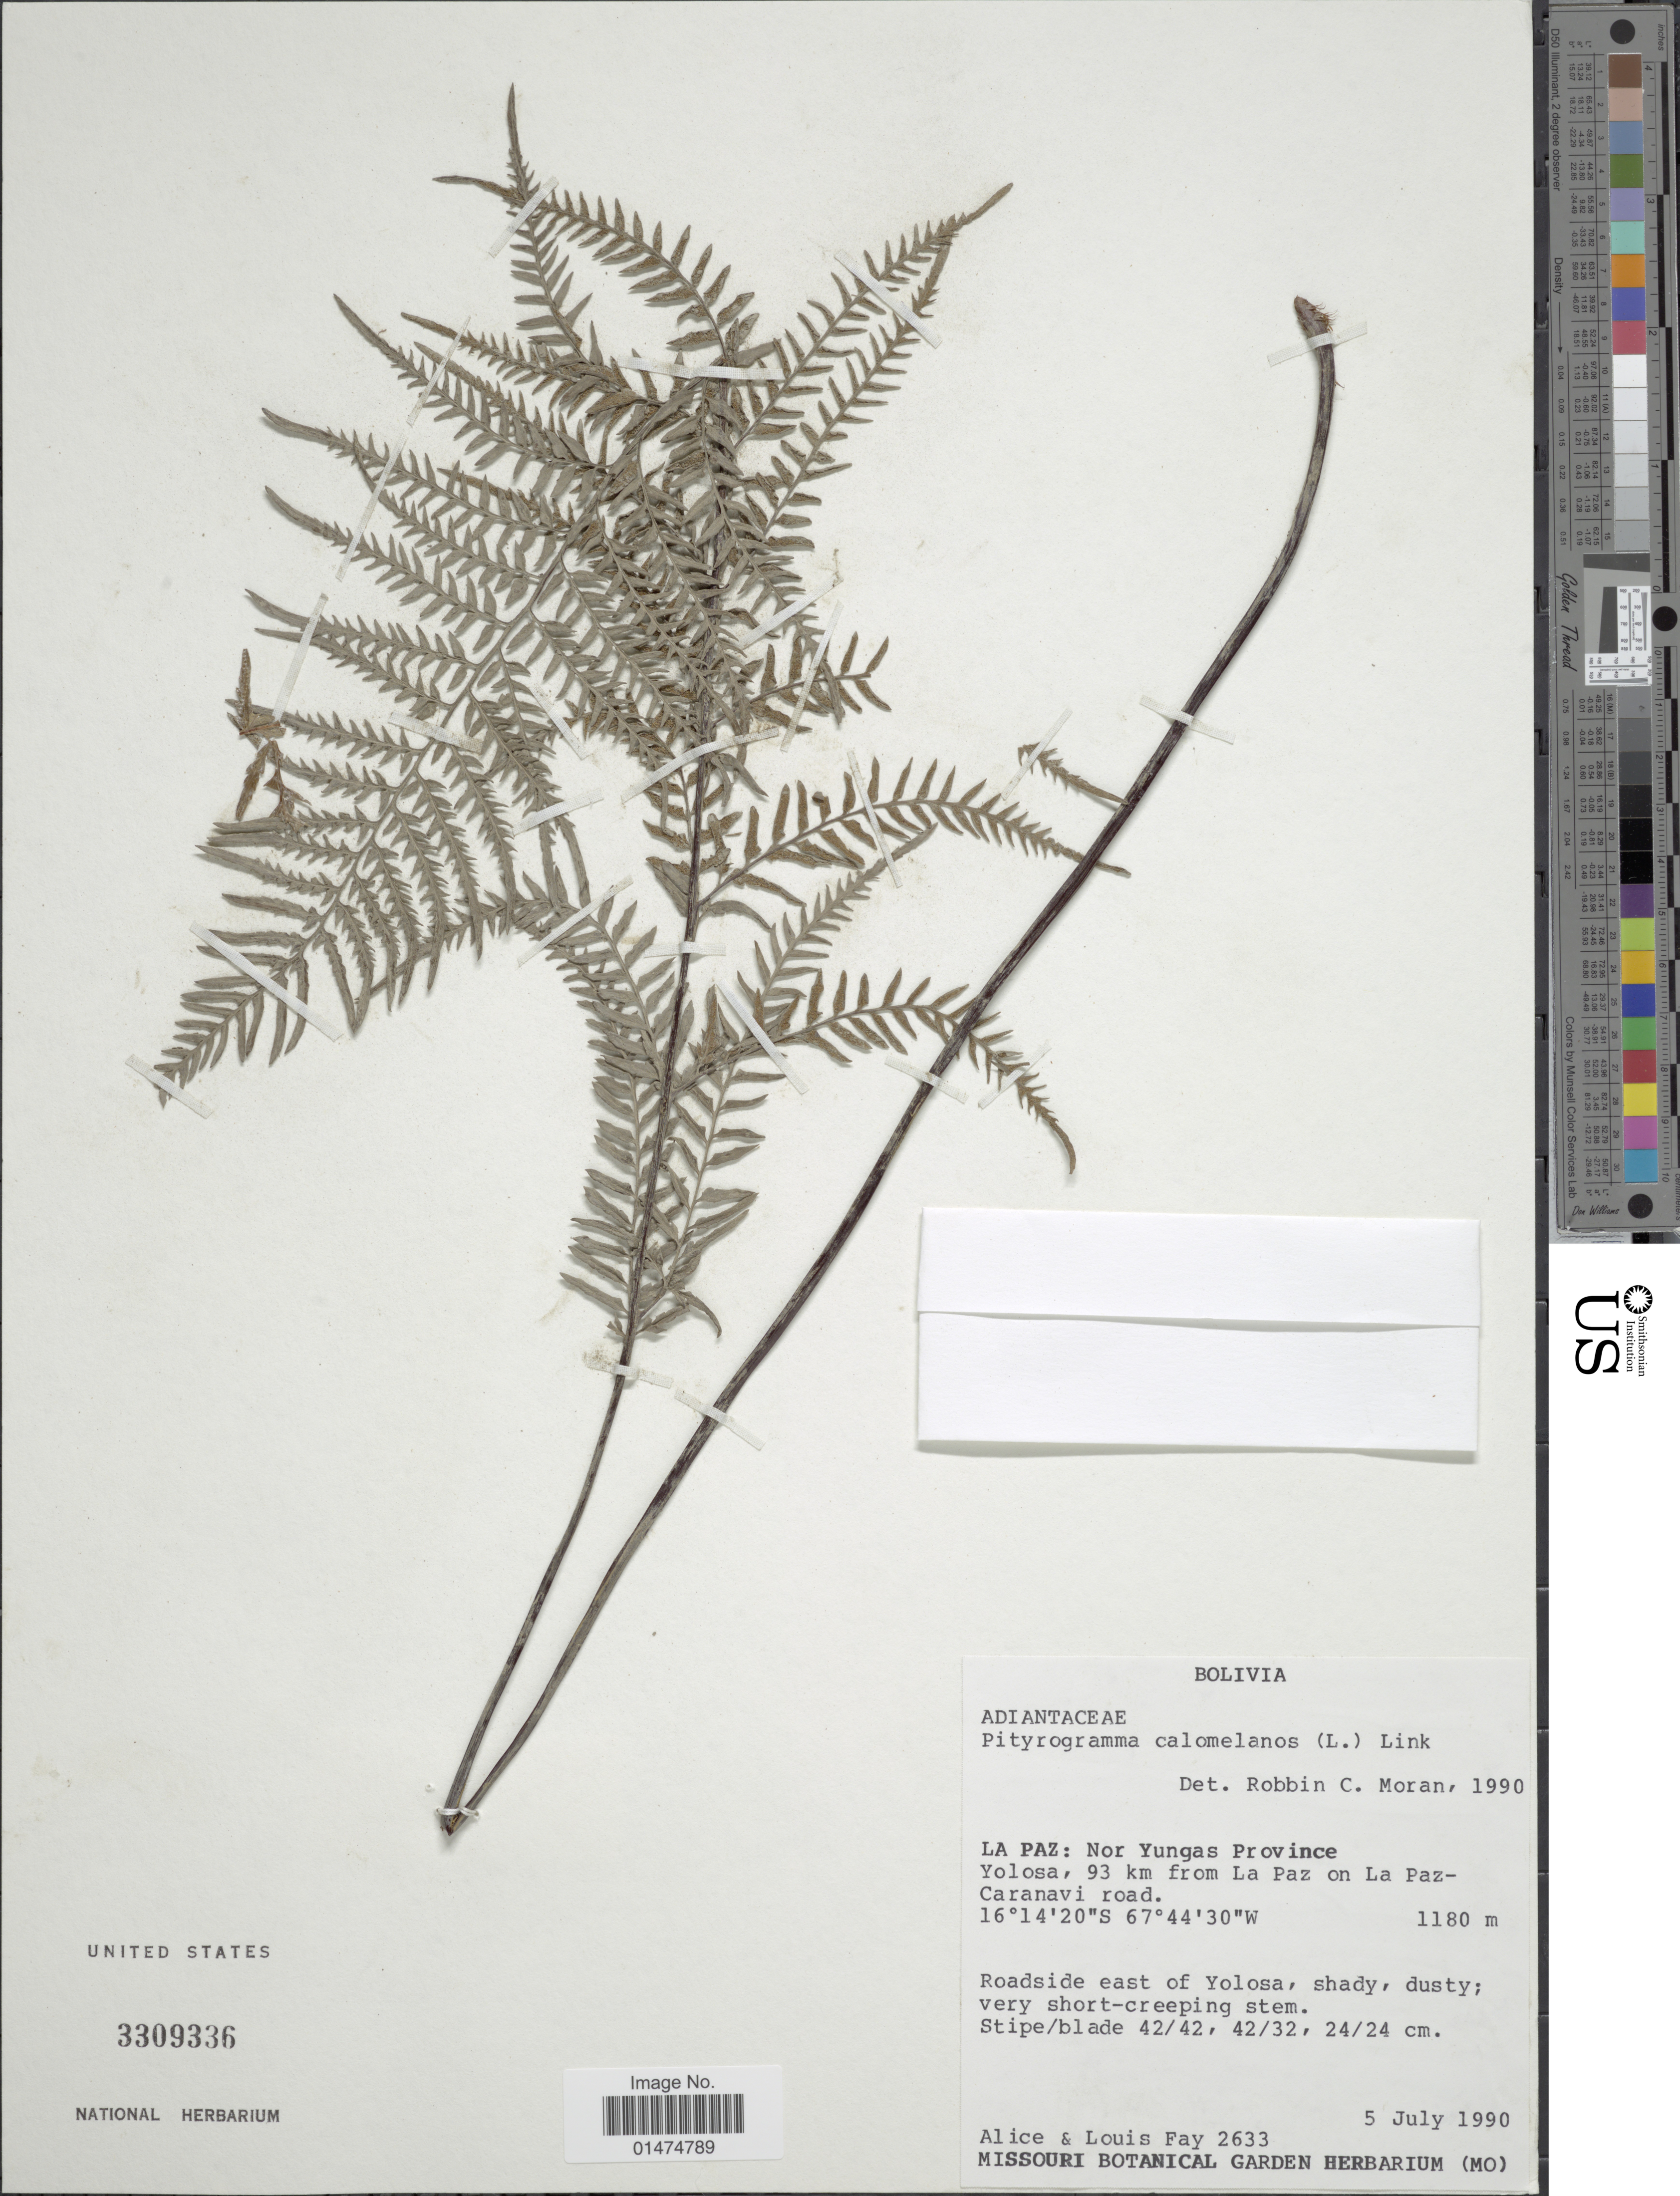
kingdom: Plantae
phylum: Tracheophyta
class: Polypodiopsida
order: Polypodiales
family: Pteridaceae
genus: Pityrogramma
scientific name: Pityrogramma calomelanos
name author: (L.) Link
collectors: A. Fay & L. Fay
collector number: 2633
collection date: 1990-07-05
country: Bolivia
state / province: La Paz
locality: Nor Yungas Province, Yolosa, 93 km from La Paz on La Paz Caranavi road.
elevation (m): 1180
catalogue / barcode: US 3309336